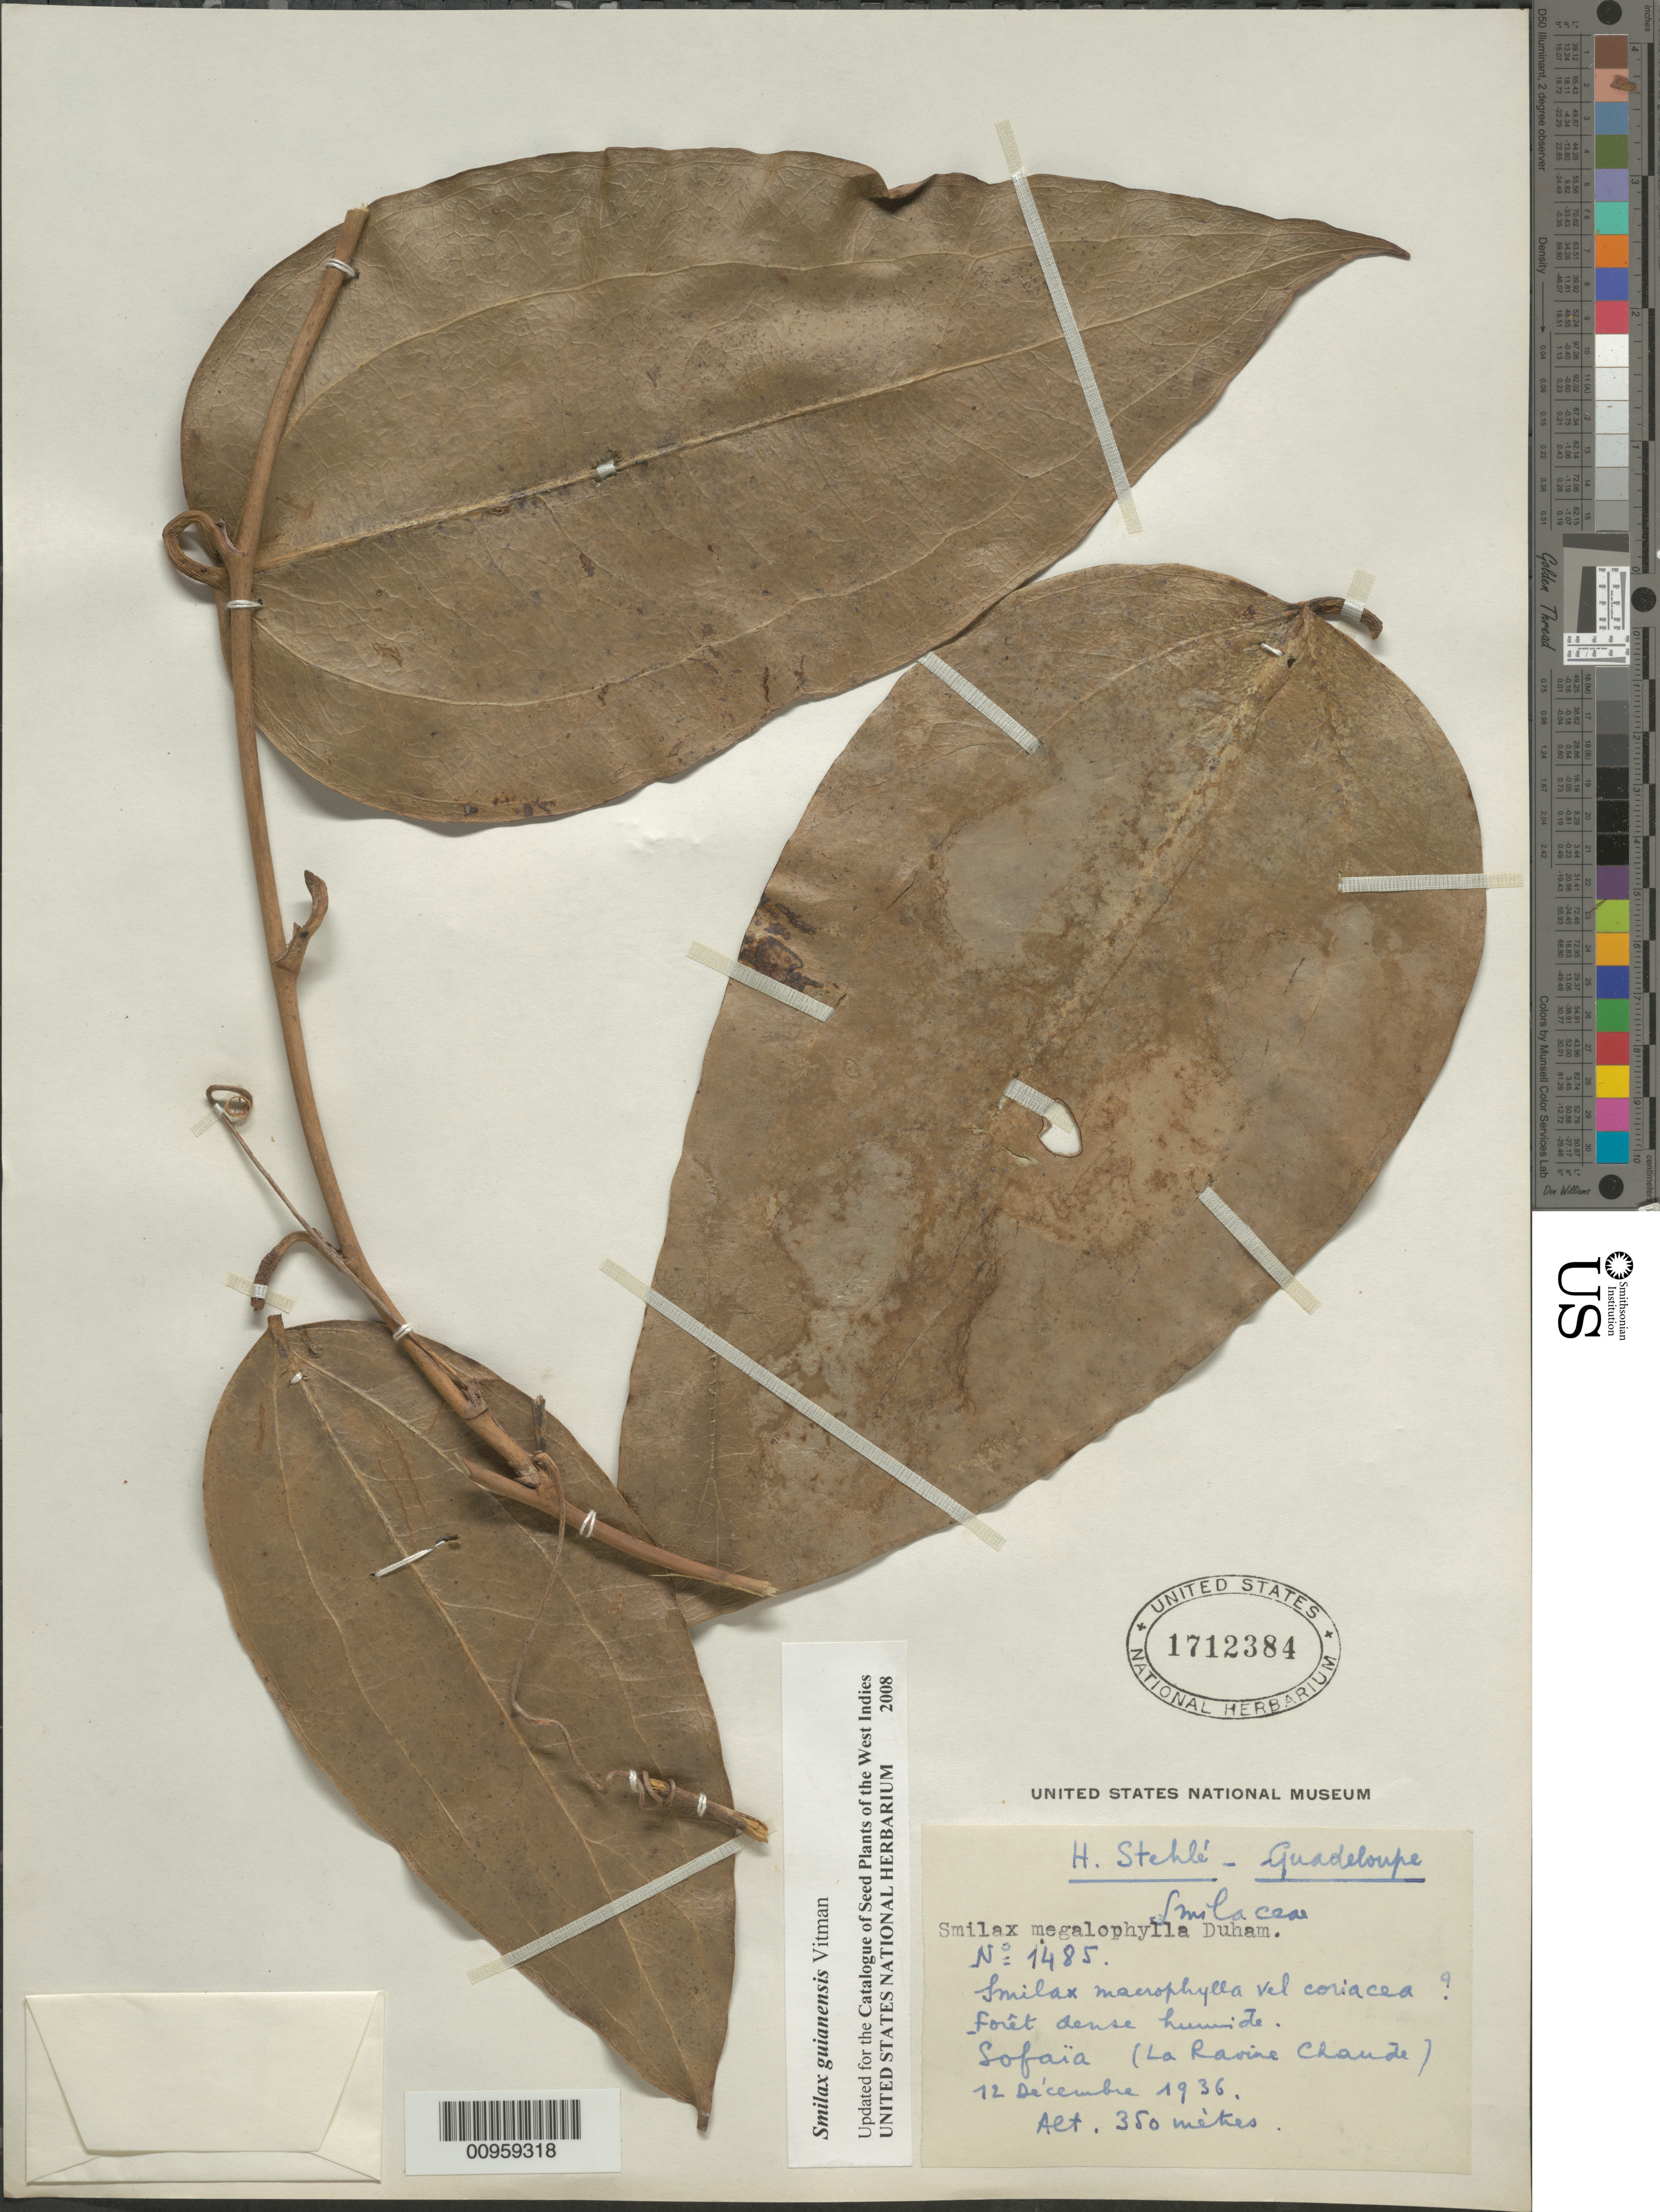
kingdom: Plantae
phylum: Tracheophyta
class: Liliopsida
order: Liliales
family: Smilacaceae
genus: Smilax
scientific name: Smilax guianensis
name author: Vitman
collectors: H. Stehlé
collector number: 1485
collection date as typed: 12 Dec 1936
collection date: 1936-12-12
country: Guadeloupe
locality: Sofaïa (La Ravine Chaude)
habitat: Forêt dense humide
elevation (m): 350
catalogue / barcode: US 1712384